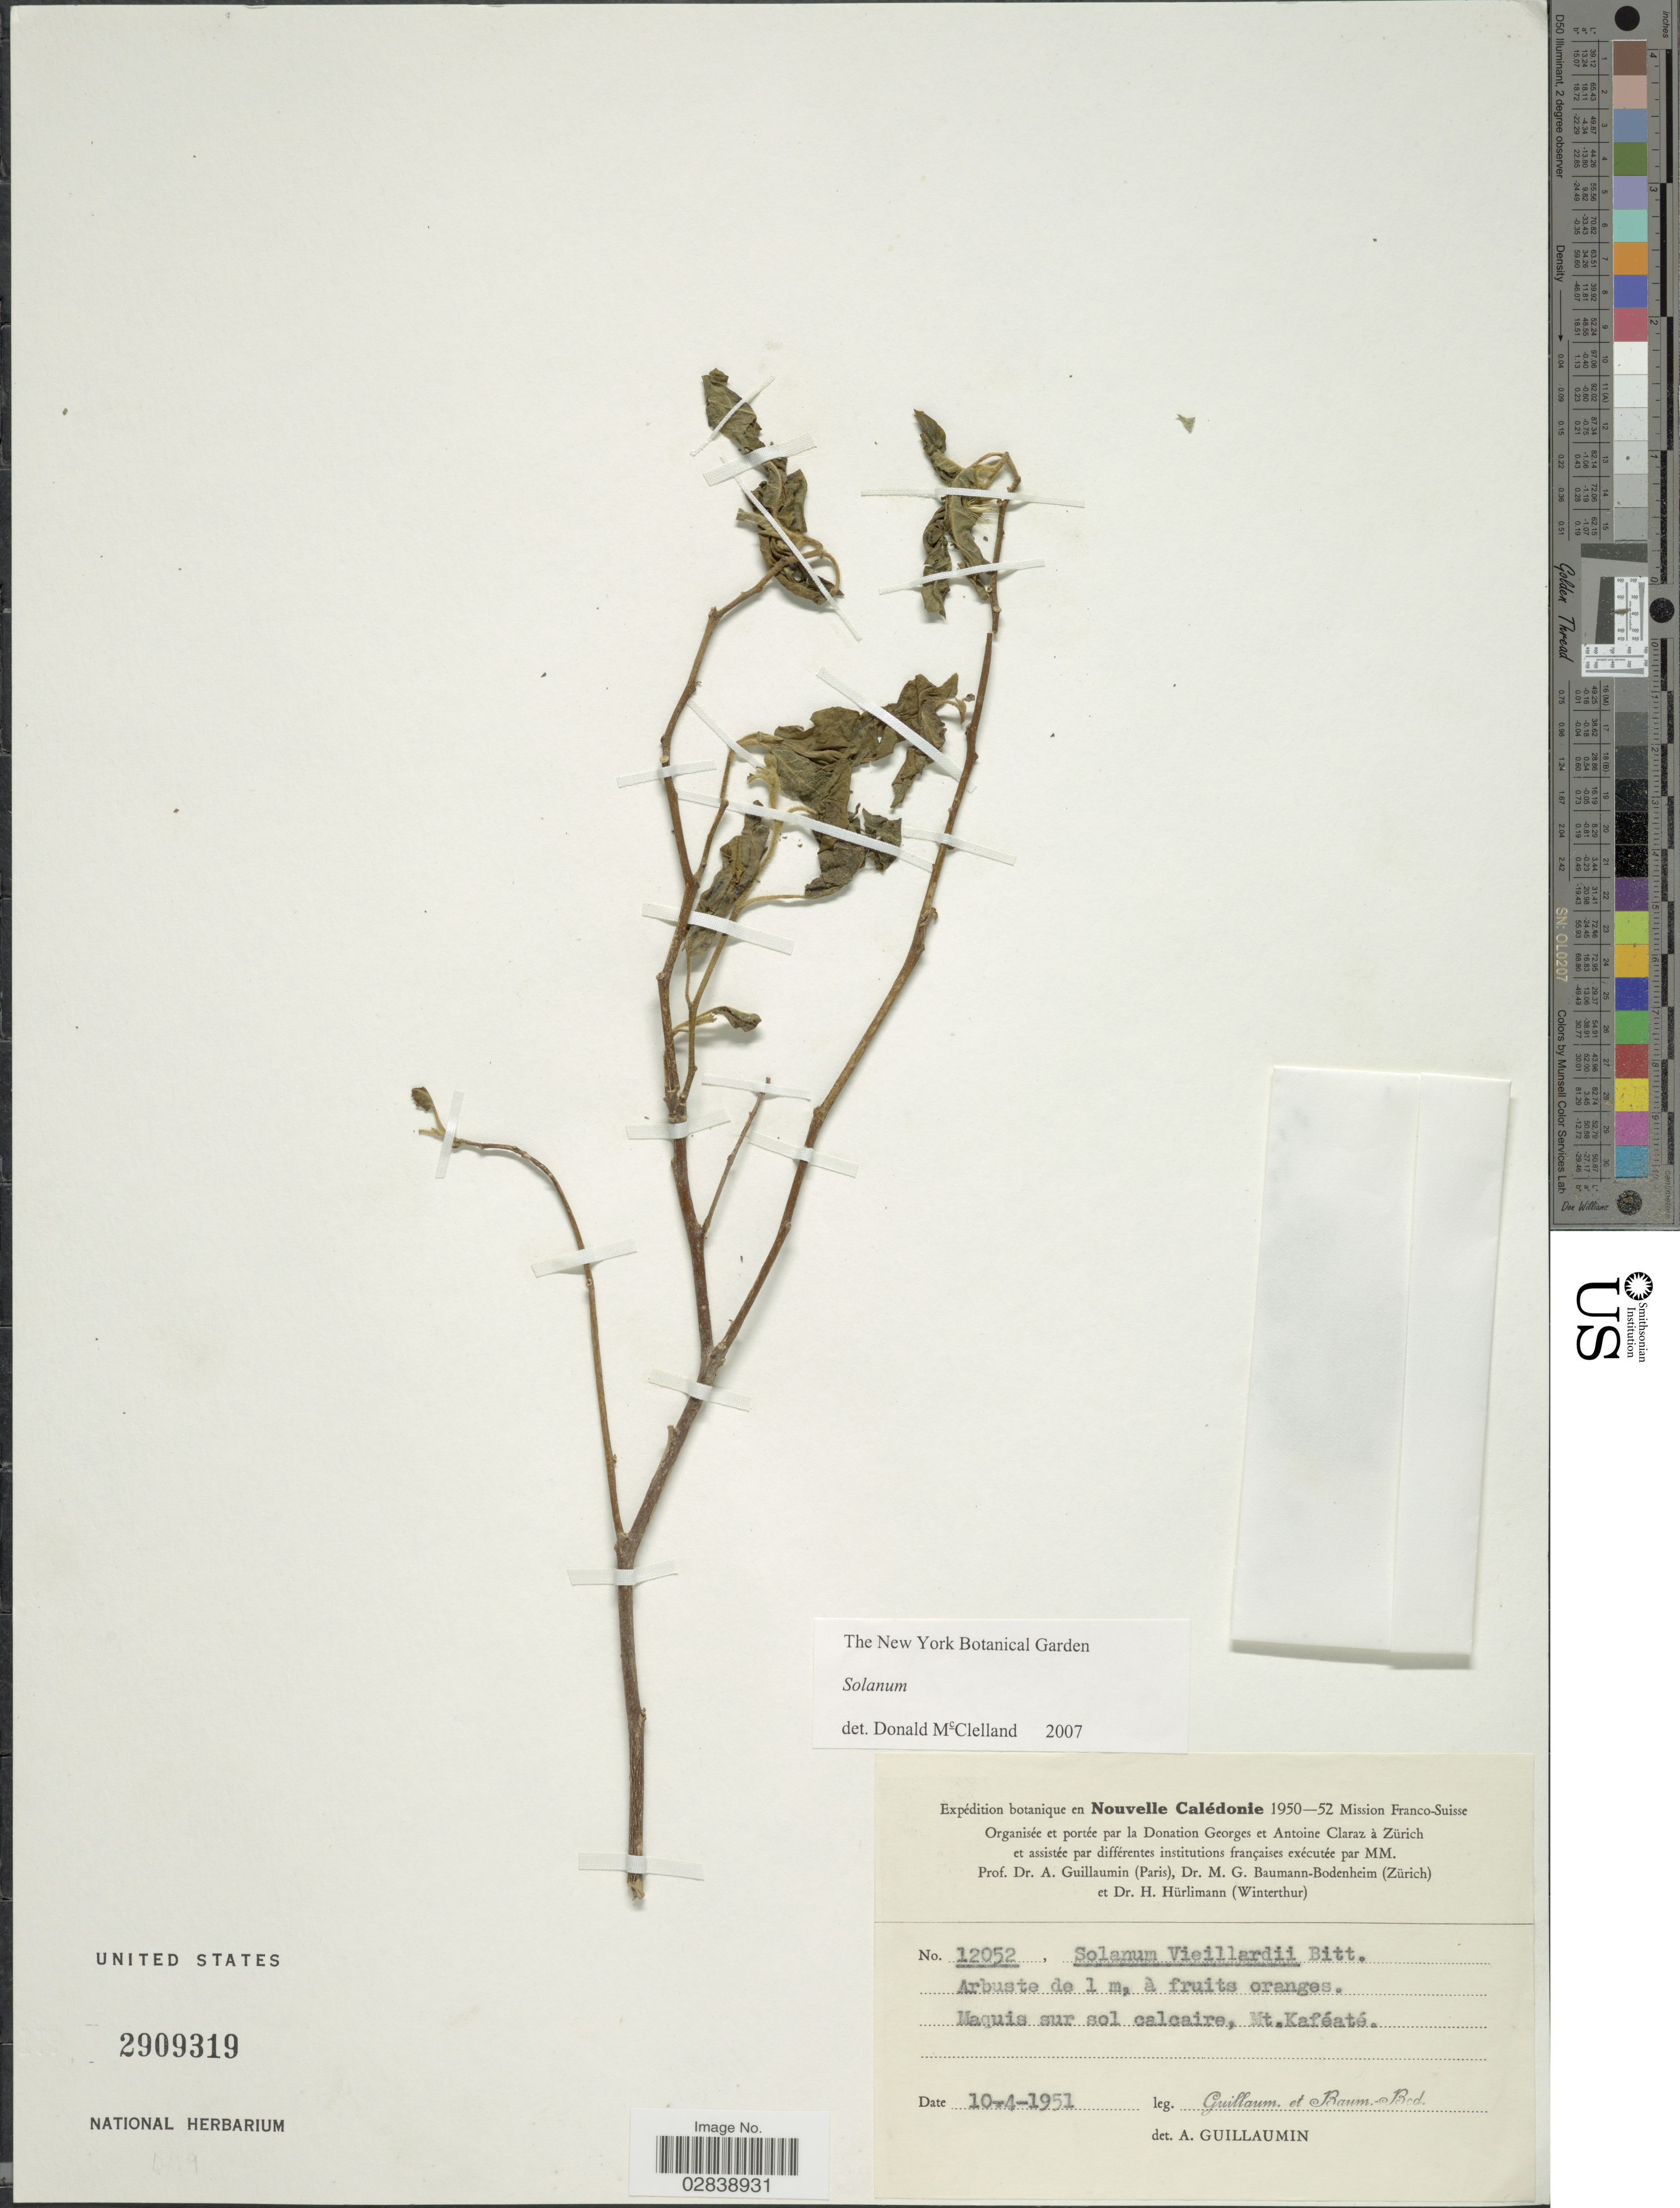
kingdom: Plantae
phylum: Tracheophyta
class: Magnoliopsida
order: Solanales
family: Solanaceae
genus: Solanum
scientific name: Solanum sp.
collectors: A. Guillaumin & M. G. Baumann-Bodenheim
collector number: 12052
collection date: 1951-04-10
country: New Caledonia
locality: Maquis sur sol calcaire, Mt. Kaféaté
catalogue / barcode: US 2909319